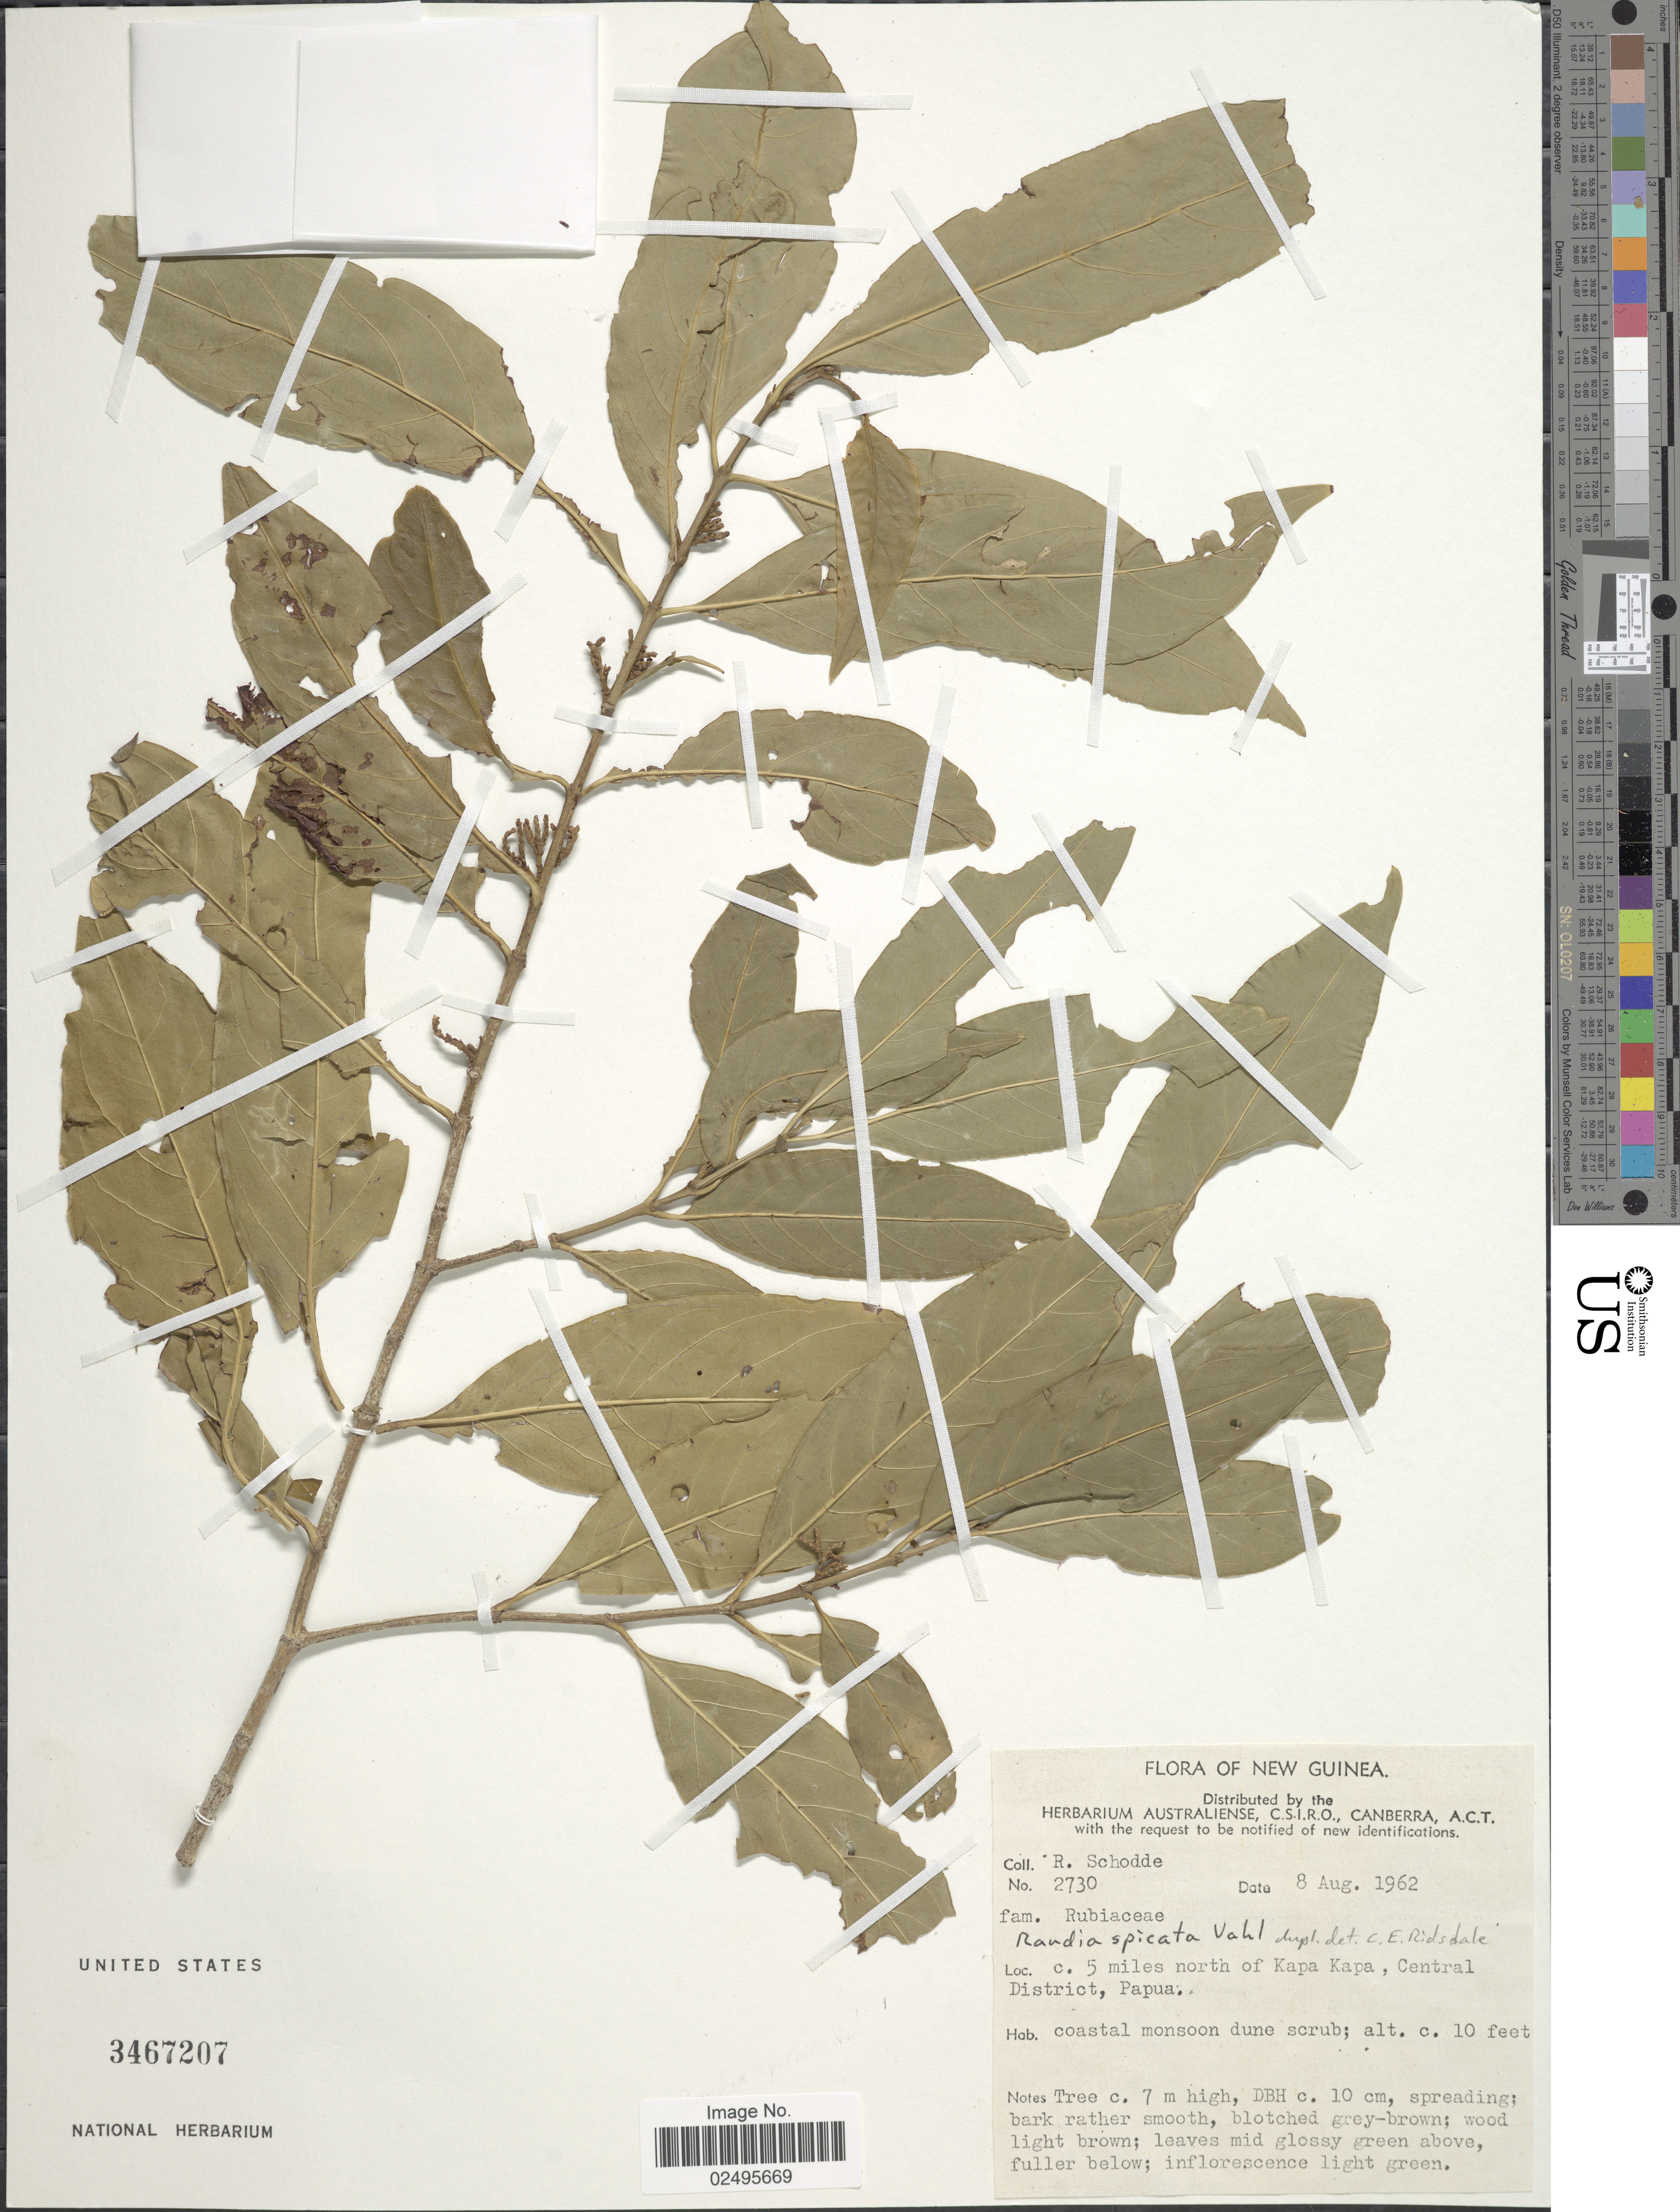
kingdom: Plantae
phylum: Tracheophyta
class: Magnoliopsida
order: Gentianales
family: Rubiaceae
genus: Aidia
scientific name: Aidia racemosa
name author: (Cav.) Tirv.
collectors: R. Schodde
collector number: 2730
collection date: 1962-08-08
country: Papua New Guinea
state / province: Central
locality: New Guinea. c. 5 miles north of Kapa Kapa, Papua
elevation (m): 3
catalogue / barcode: US 3467207